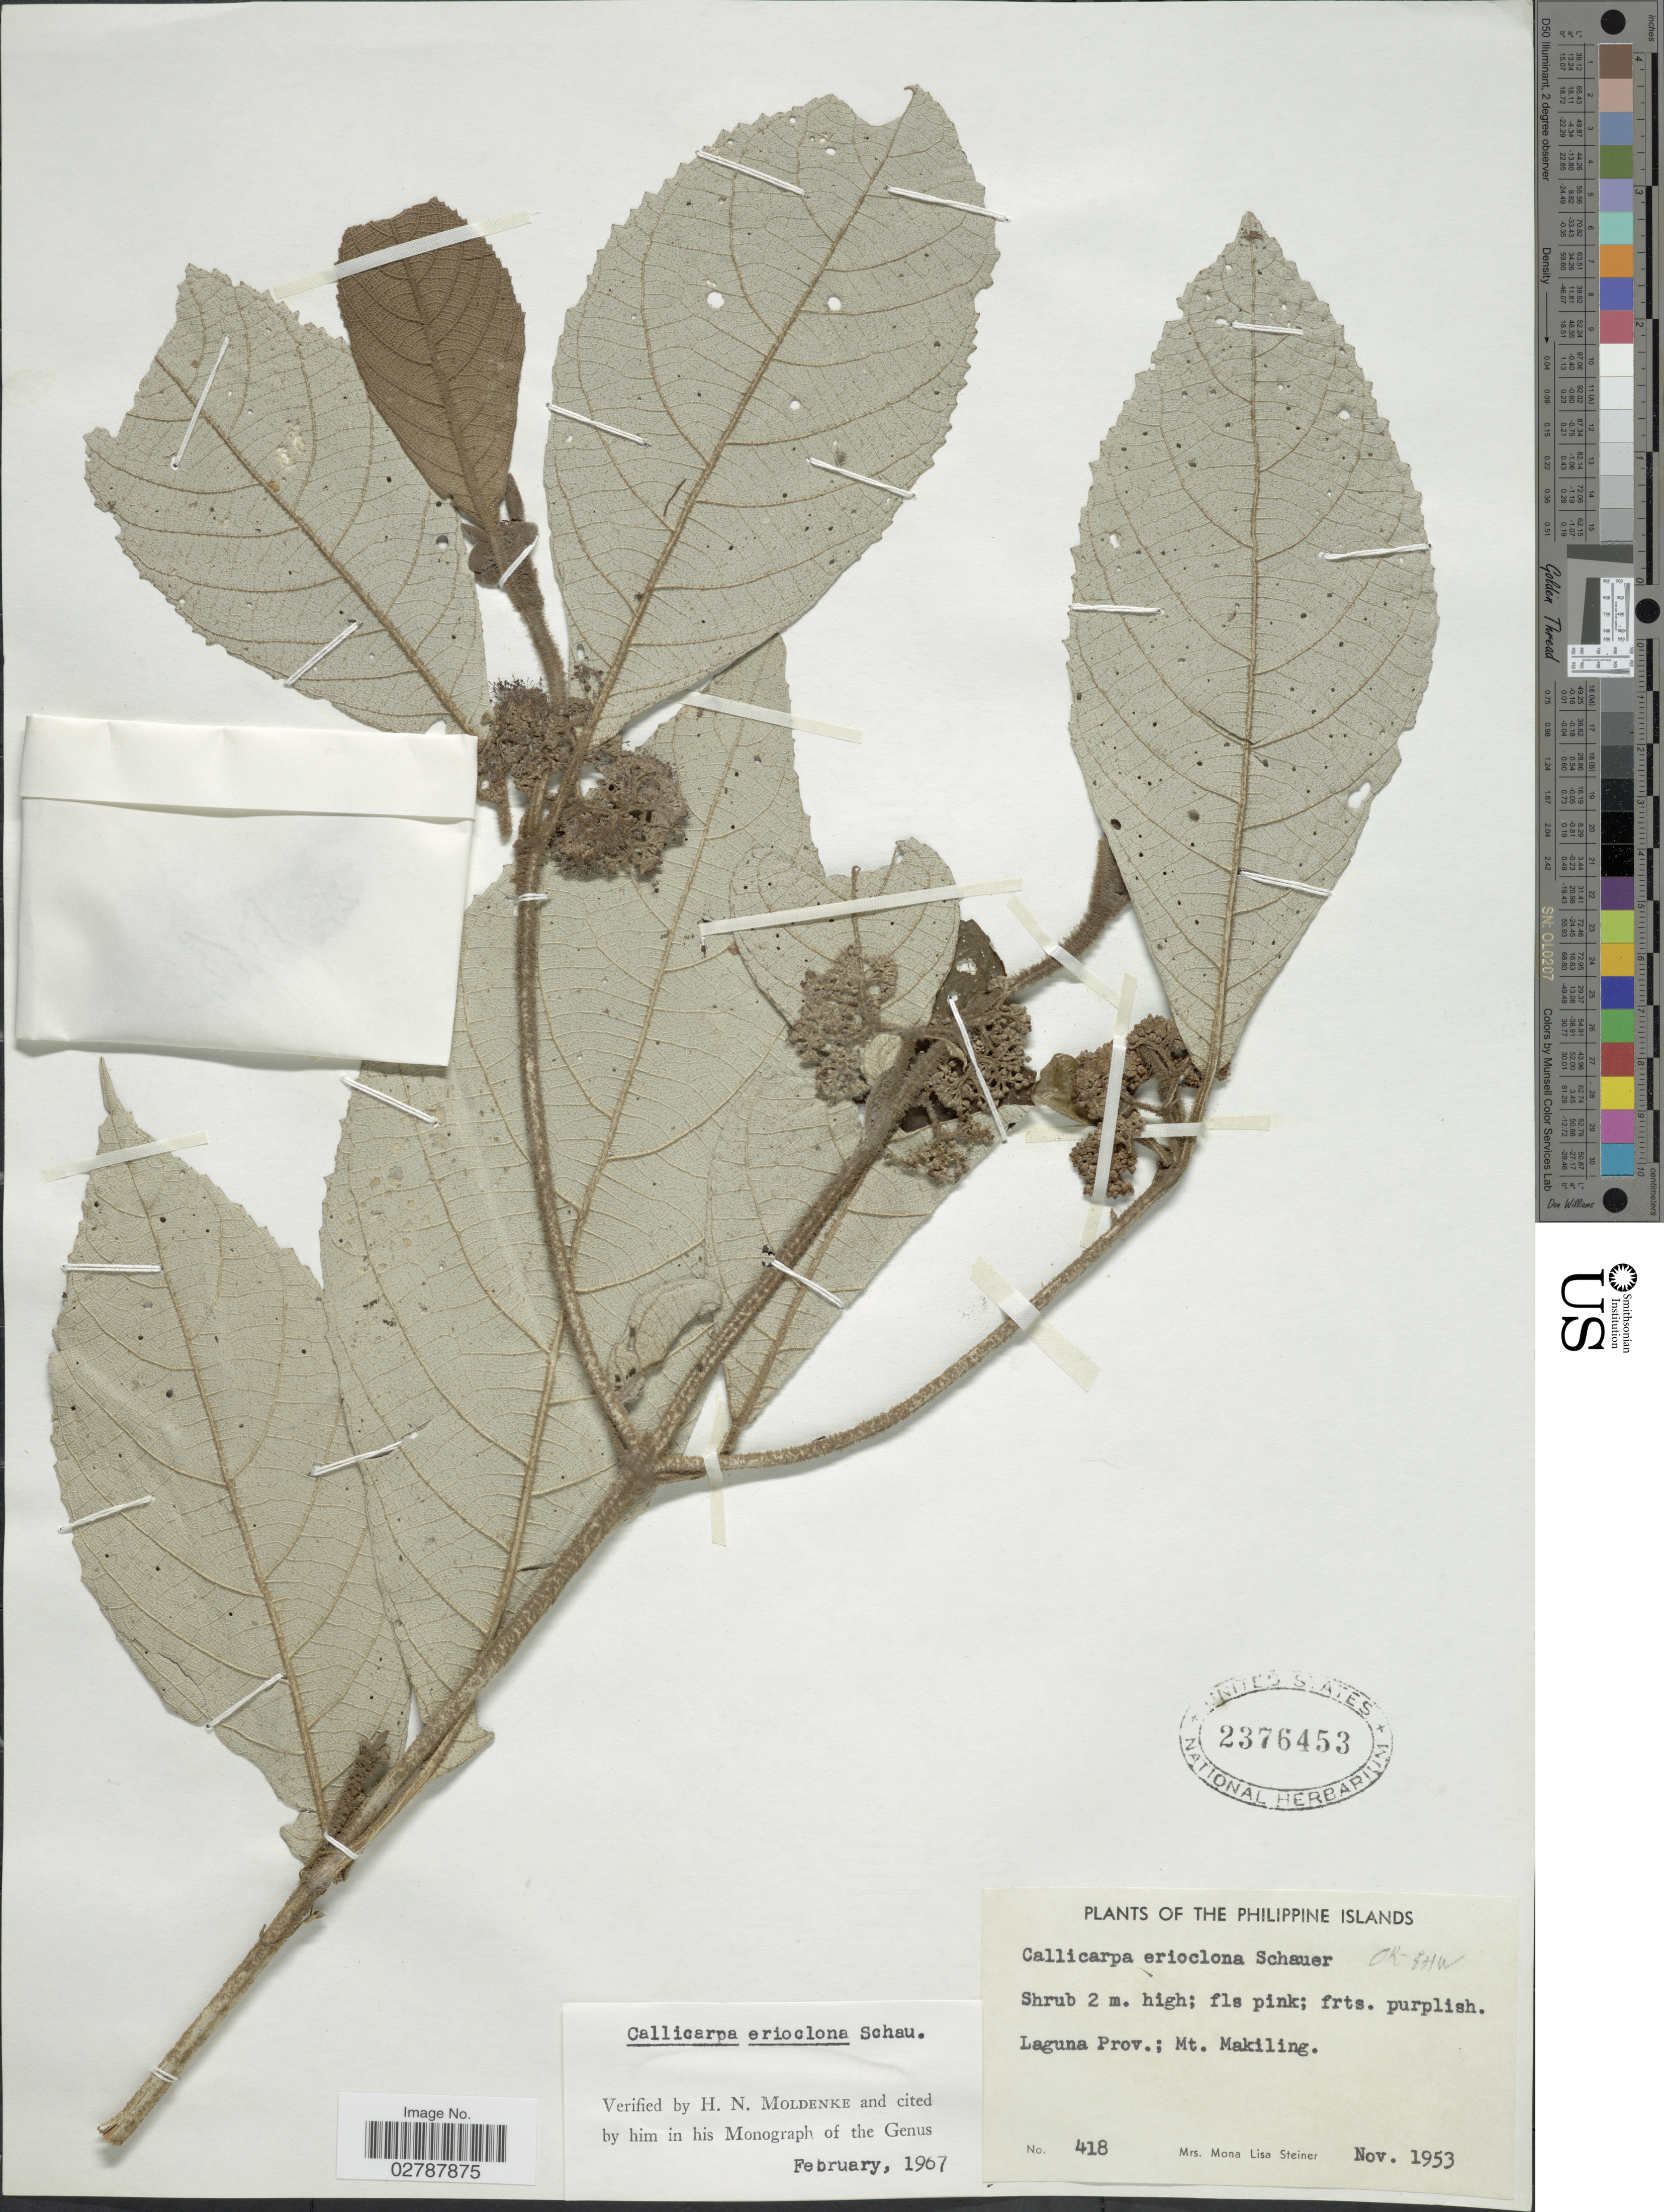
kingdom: Plantae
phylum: Tracheophyta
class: Magnoliopsida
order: Lamiales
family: Lamiaceae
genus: Callicarpa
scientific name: Callicarpa erioclona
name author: Schauer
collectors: M. Steiner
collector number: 418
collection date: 1953-11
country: Philippines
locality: The Philippine Islands. Laguna Prov.; Mt. Makiling.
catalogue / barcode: US 2376453